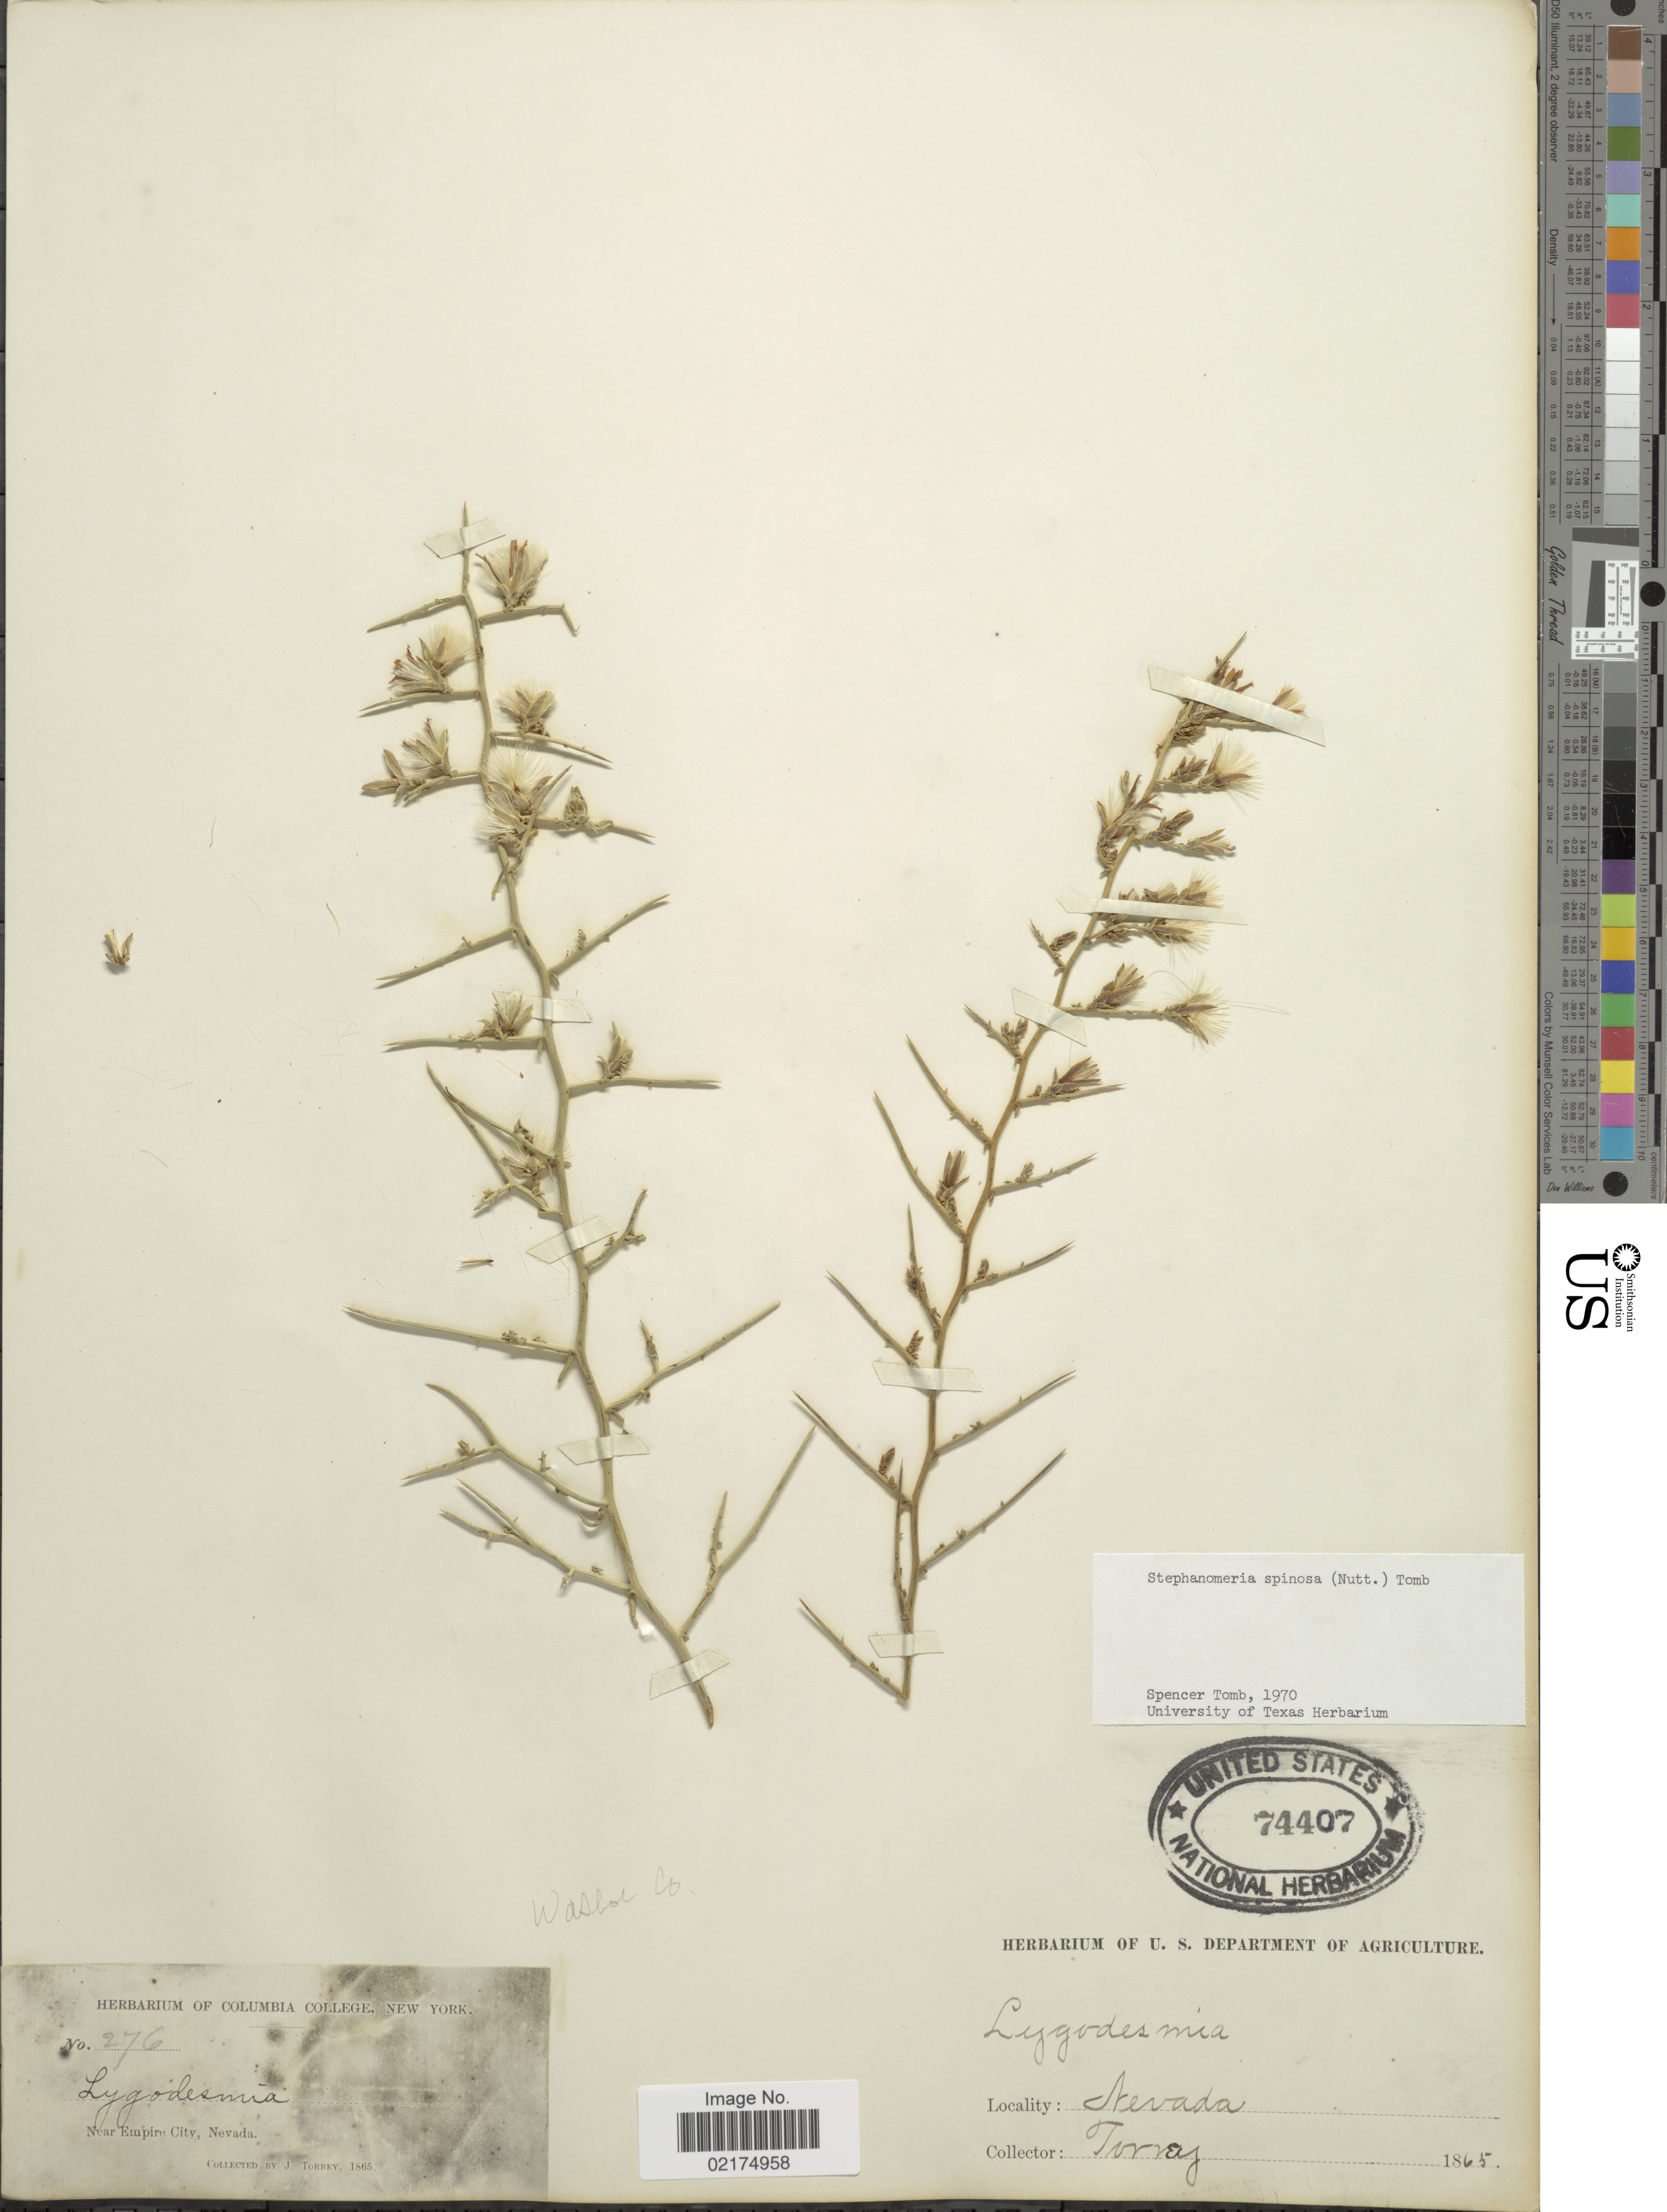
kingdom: Plantae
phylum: Tracheophyta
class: Magnoliopsida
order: Asterales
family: Asteraceae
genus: Pleiacanthus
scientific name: Pleiacanthus spinosus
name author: (Nutt.) Rydb.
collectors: J. Torrey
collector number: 276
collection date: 1865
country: United States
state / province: Nevada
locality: Near Empire City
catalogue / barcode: US 74407